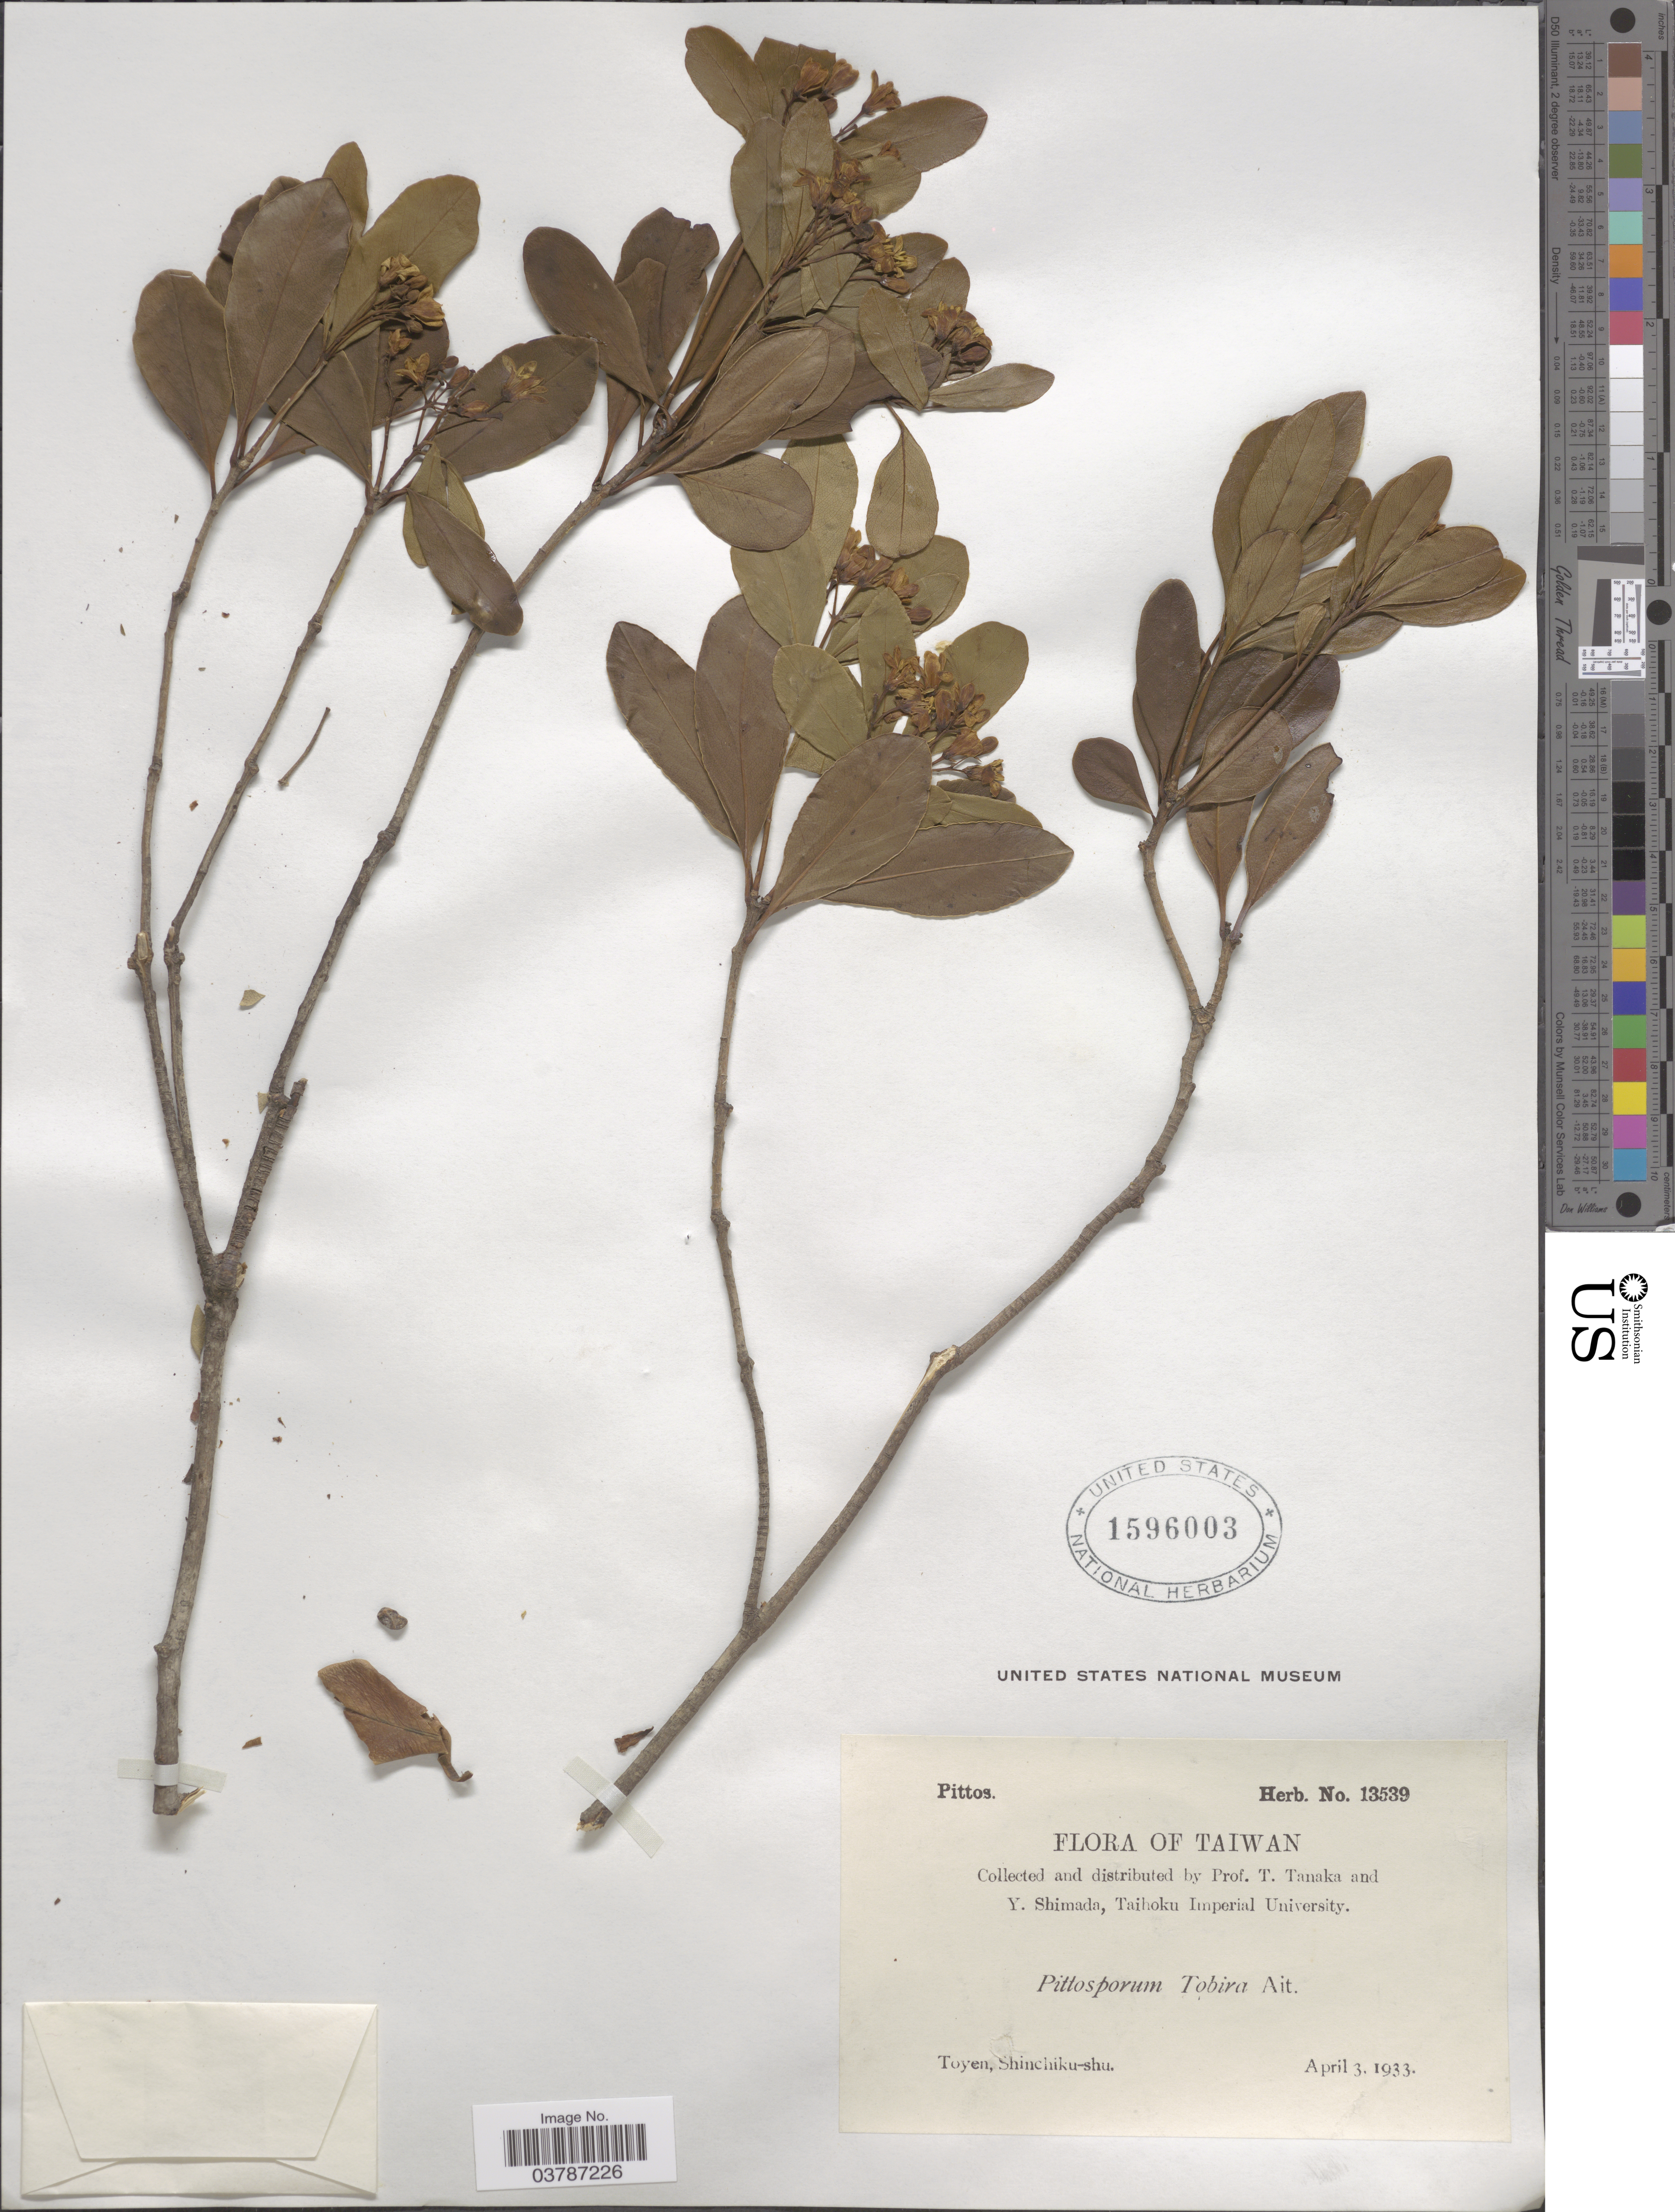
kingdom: Plantae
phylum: Tracheophyta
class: Magnoliopsida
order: Apiales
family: Pittosporaceae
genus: Pittosporum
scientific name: Pittosporum tobira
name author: (Thunb.) W.T. Aiton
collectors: T. Tanaka & Y. Shimada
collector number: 13539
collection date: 1933-04-03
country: Taiwan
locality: Toyen, Shinchiku-shu.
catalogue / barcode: US 1596003